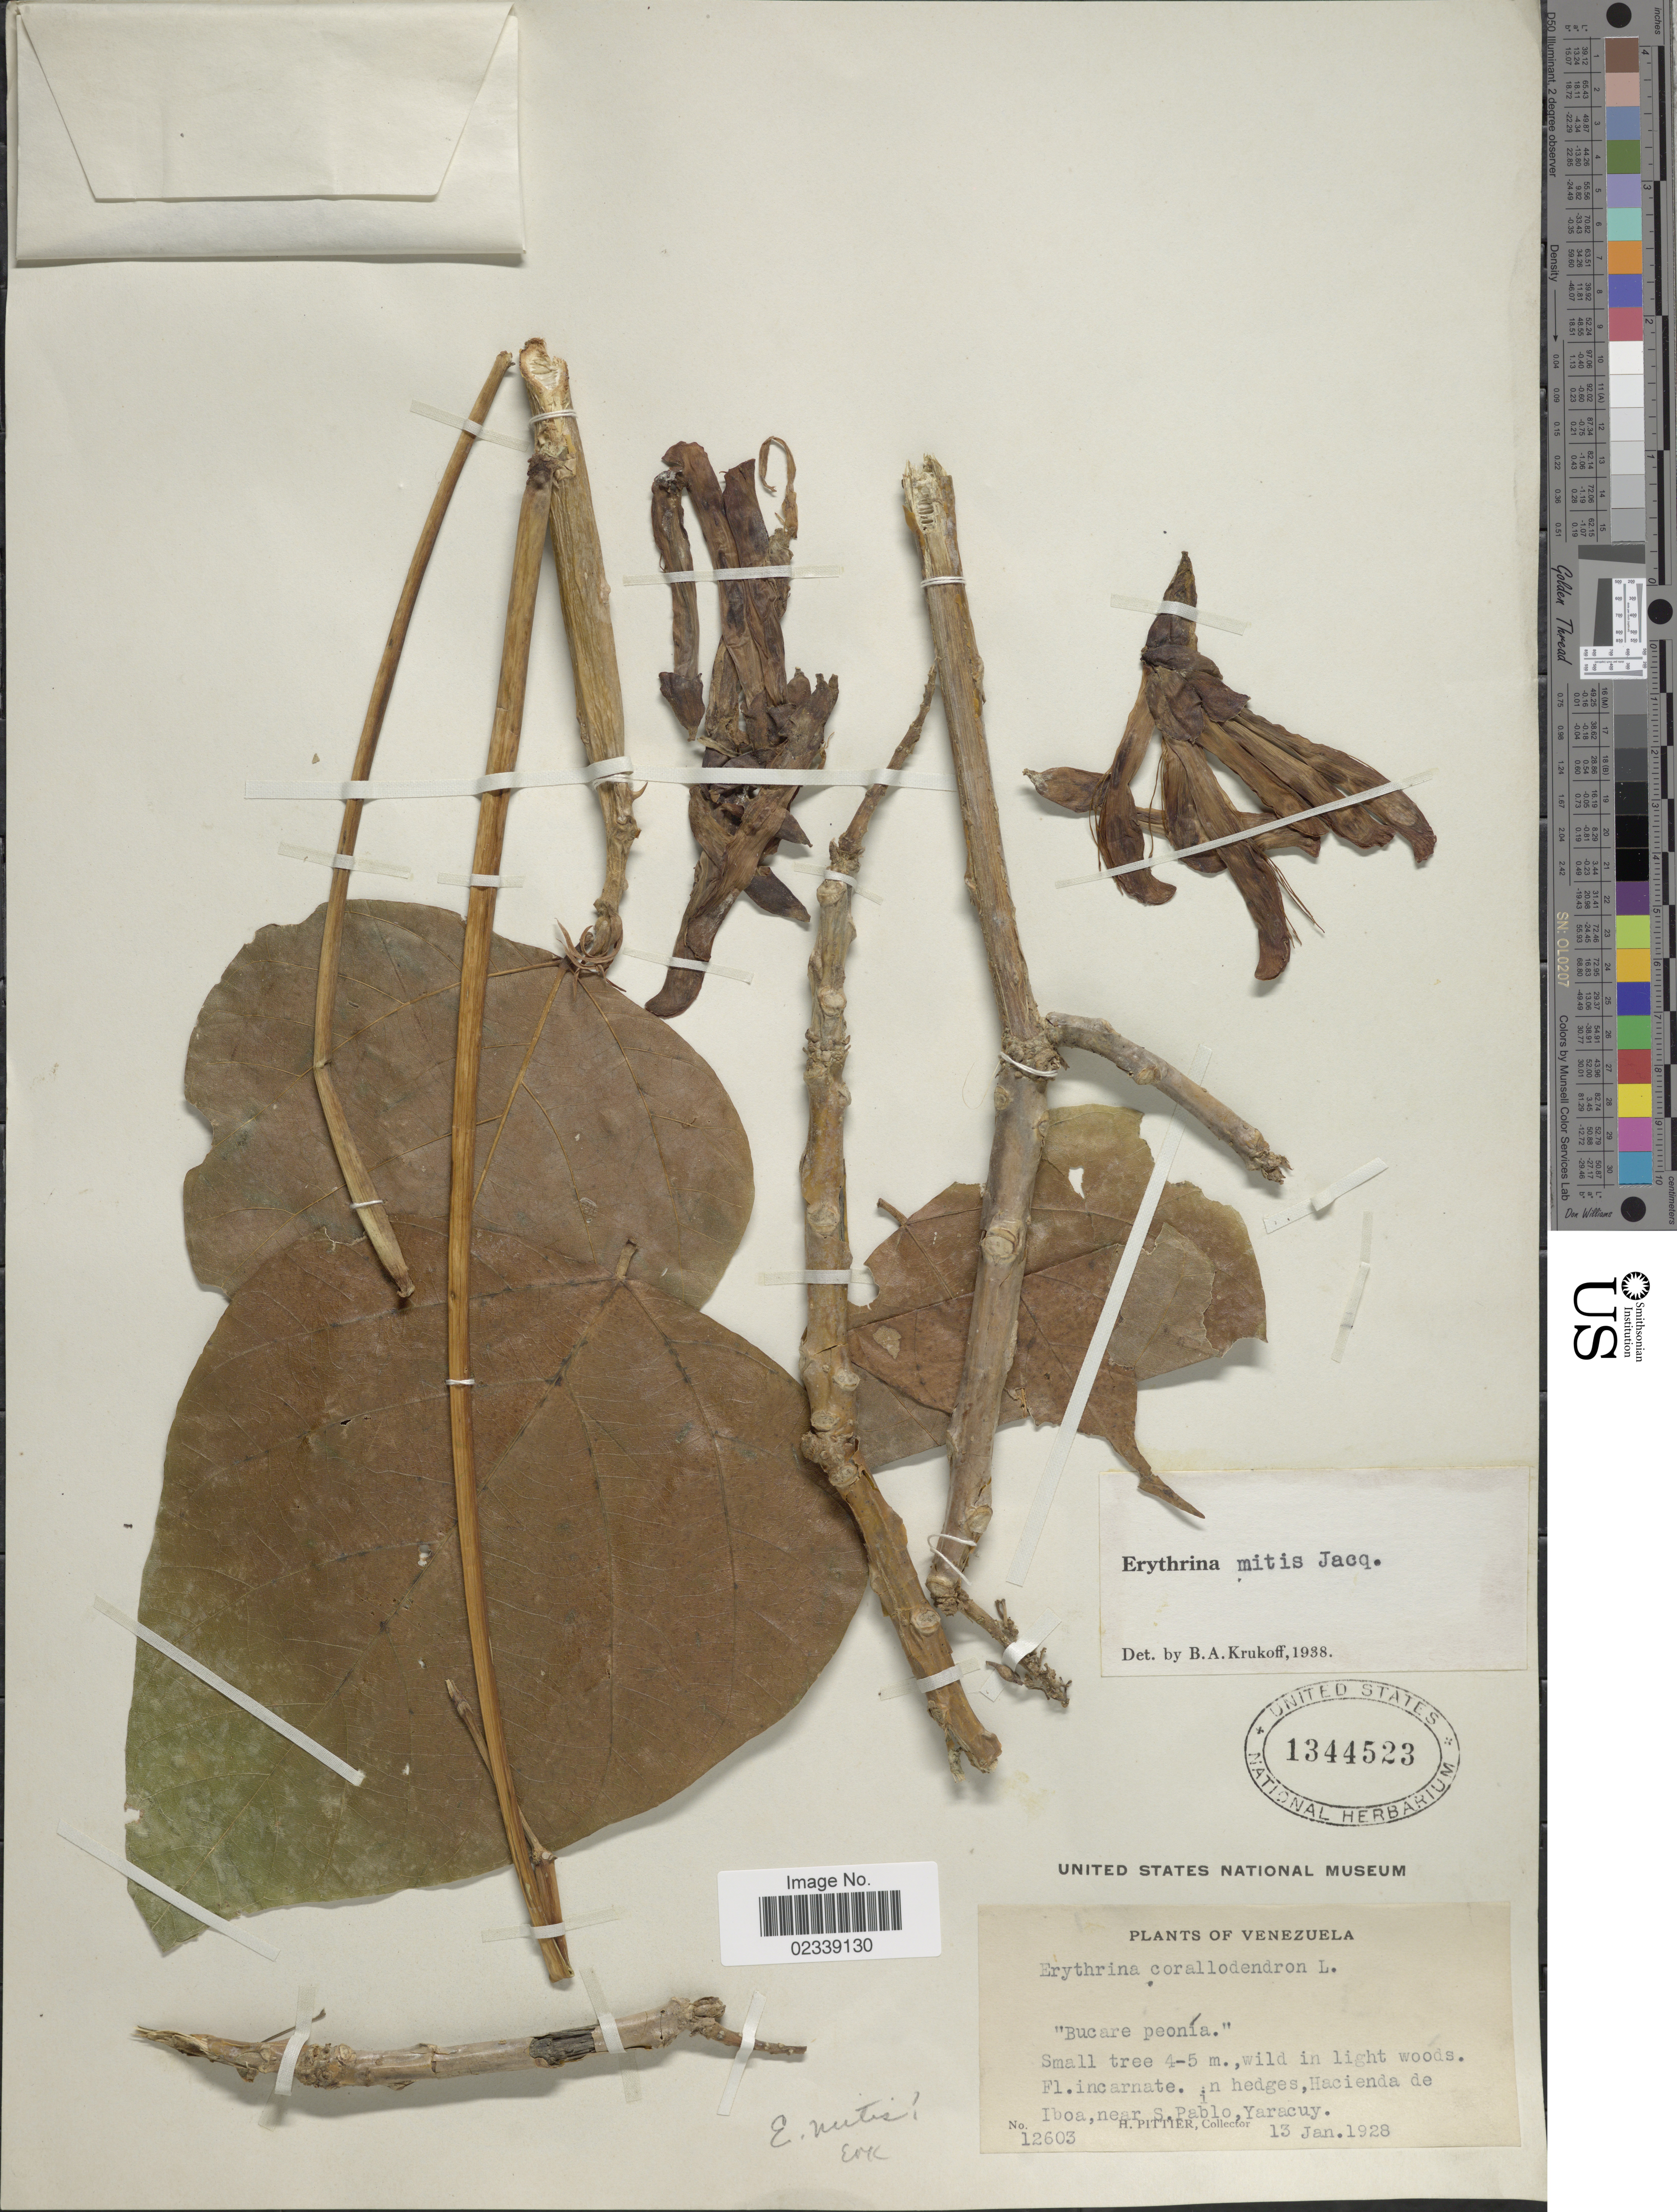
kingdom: Plantae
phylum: Tracheophyta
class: Magnoliopsida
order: Fabales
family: Fabaceae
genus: Erythrina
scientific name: Erythrina mitis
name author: Jacq.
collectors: H. F. Pittier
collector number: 12603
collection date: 1928-01-13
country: Venezuela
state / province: Yaracuy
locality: Hacienda Iboa, near S. Pablo, Yaracuy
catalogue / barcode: US 1344523